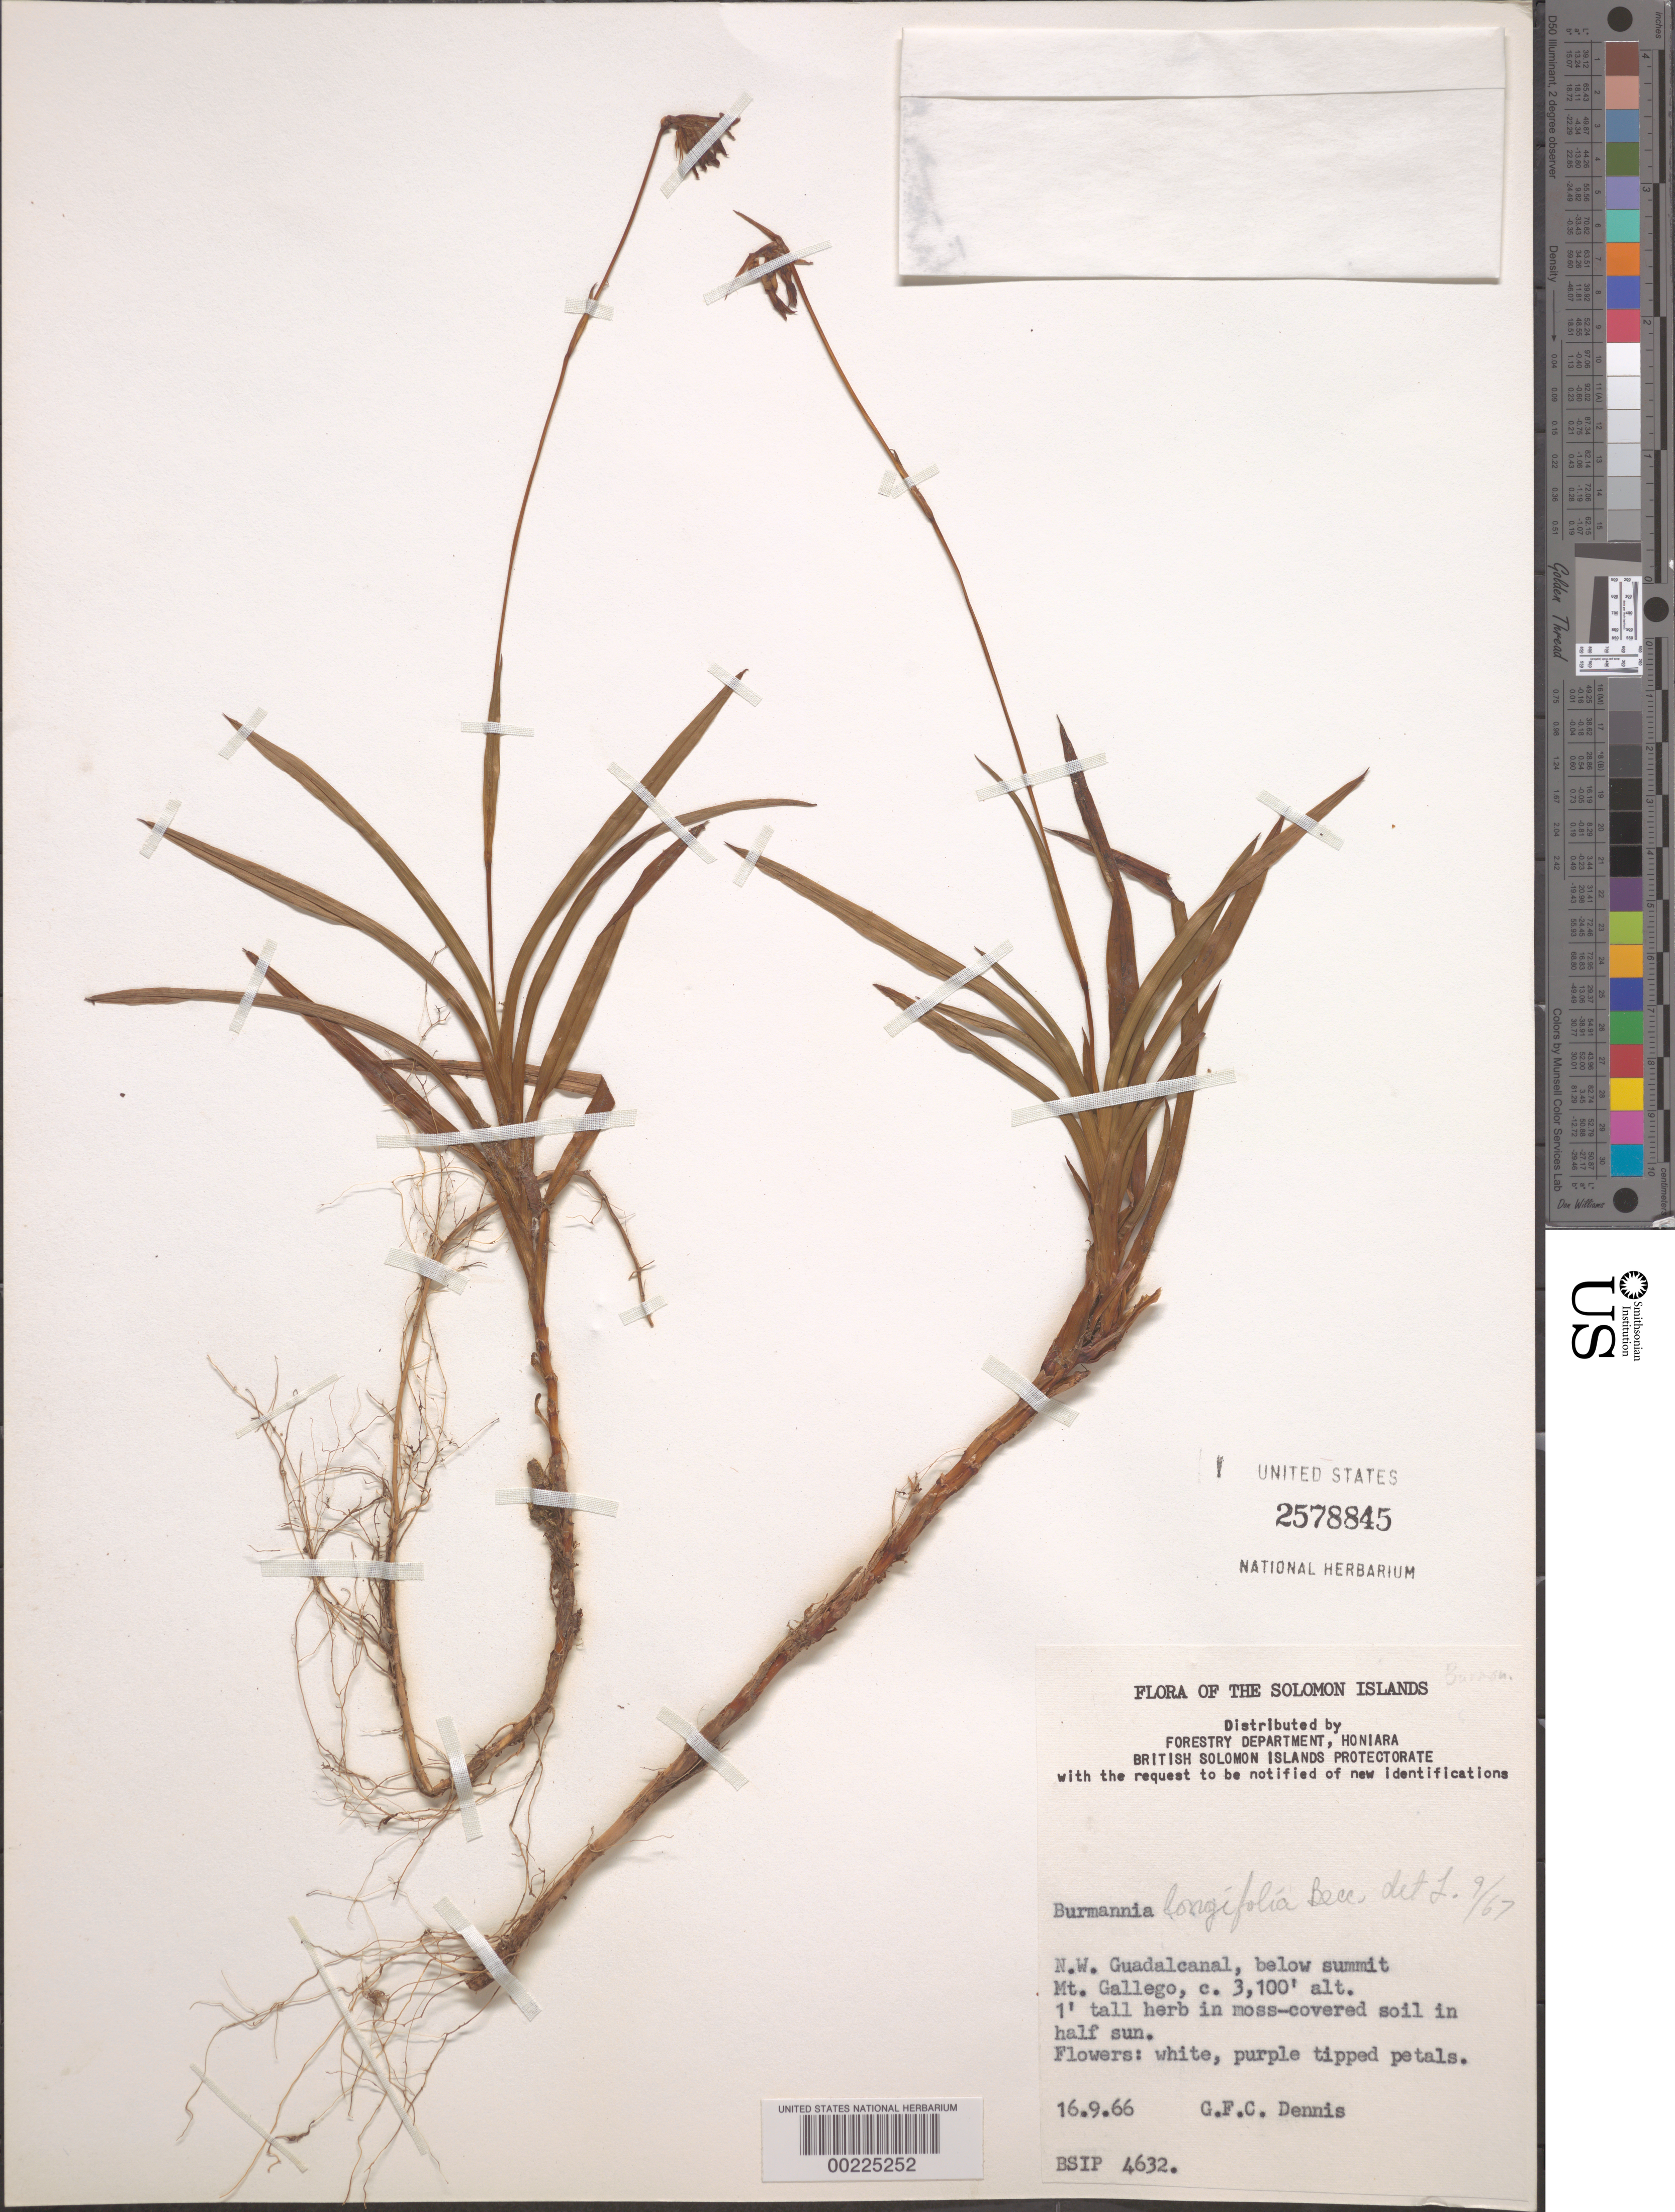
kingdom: Plantae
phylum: Tracheophyta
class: Liliopsida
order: Dioscoreales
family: Burmanniaceae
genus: Burmannia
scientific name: Burmannia longifolia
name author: Becc.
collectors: G. Dennis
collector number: Bsip 4632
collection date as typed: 16 Sep 1966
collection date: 1966-09-16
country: Solomon Islands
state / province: Guadalcanal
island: Guadalcanal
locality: Nw guadalcanal, below summit mt. gallego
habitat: Moss covered soil in half sun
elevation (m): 945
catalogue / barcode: US 2578845